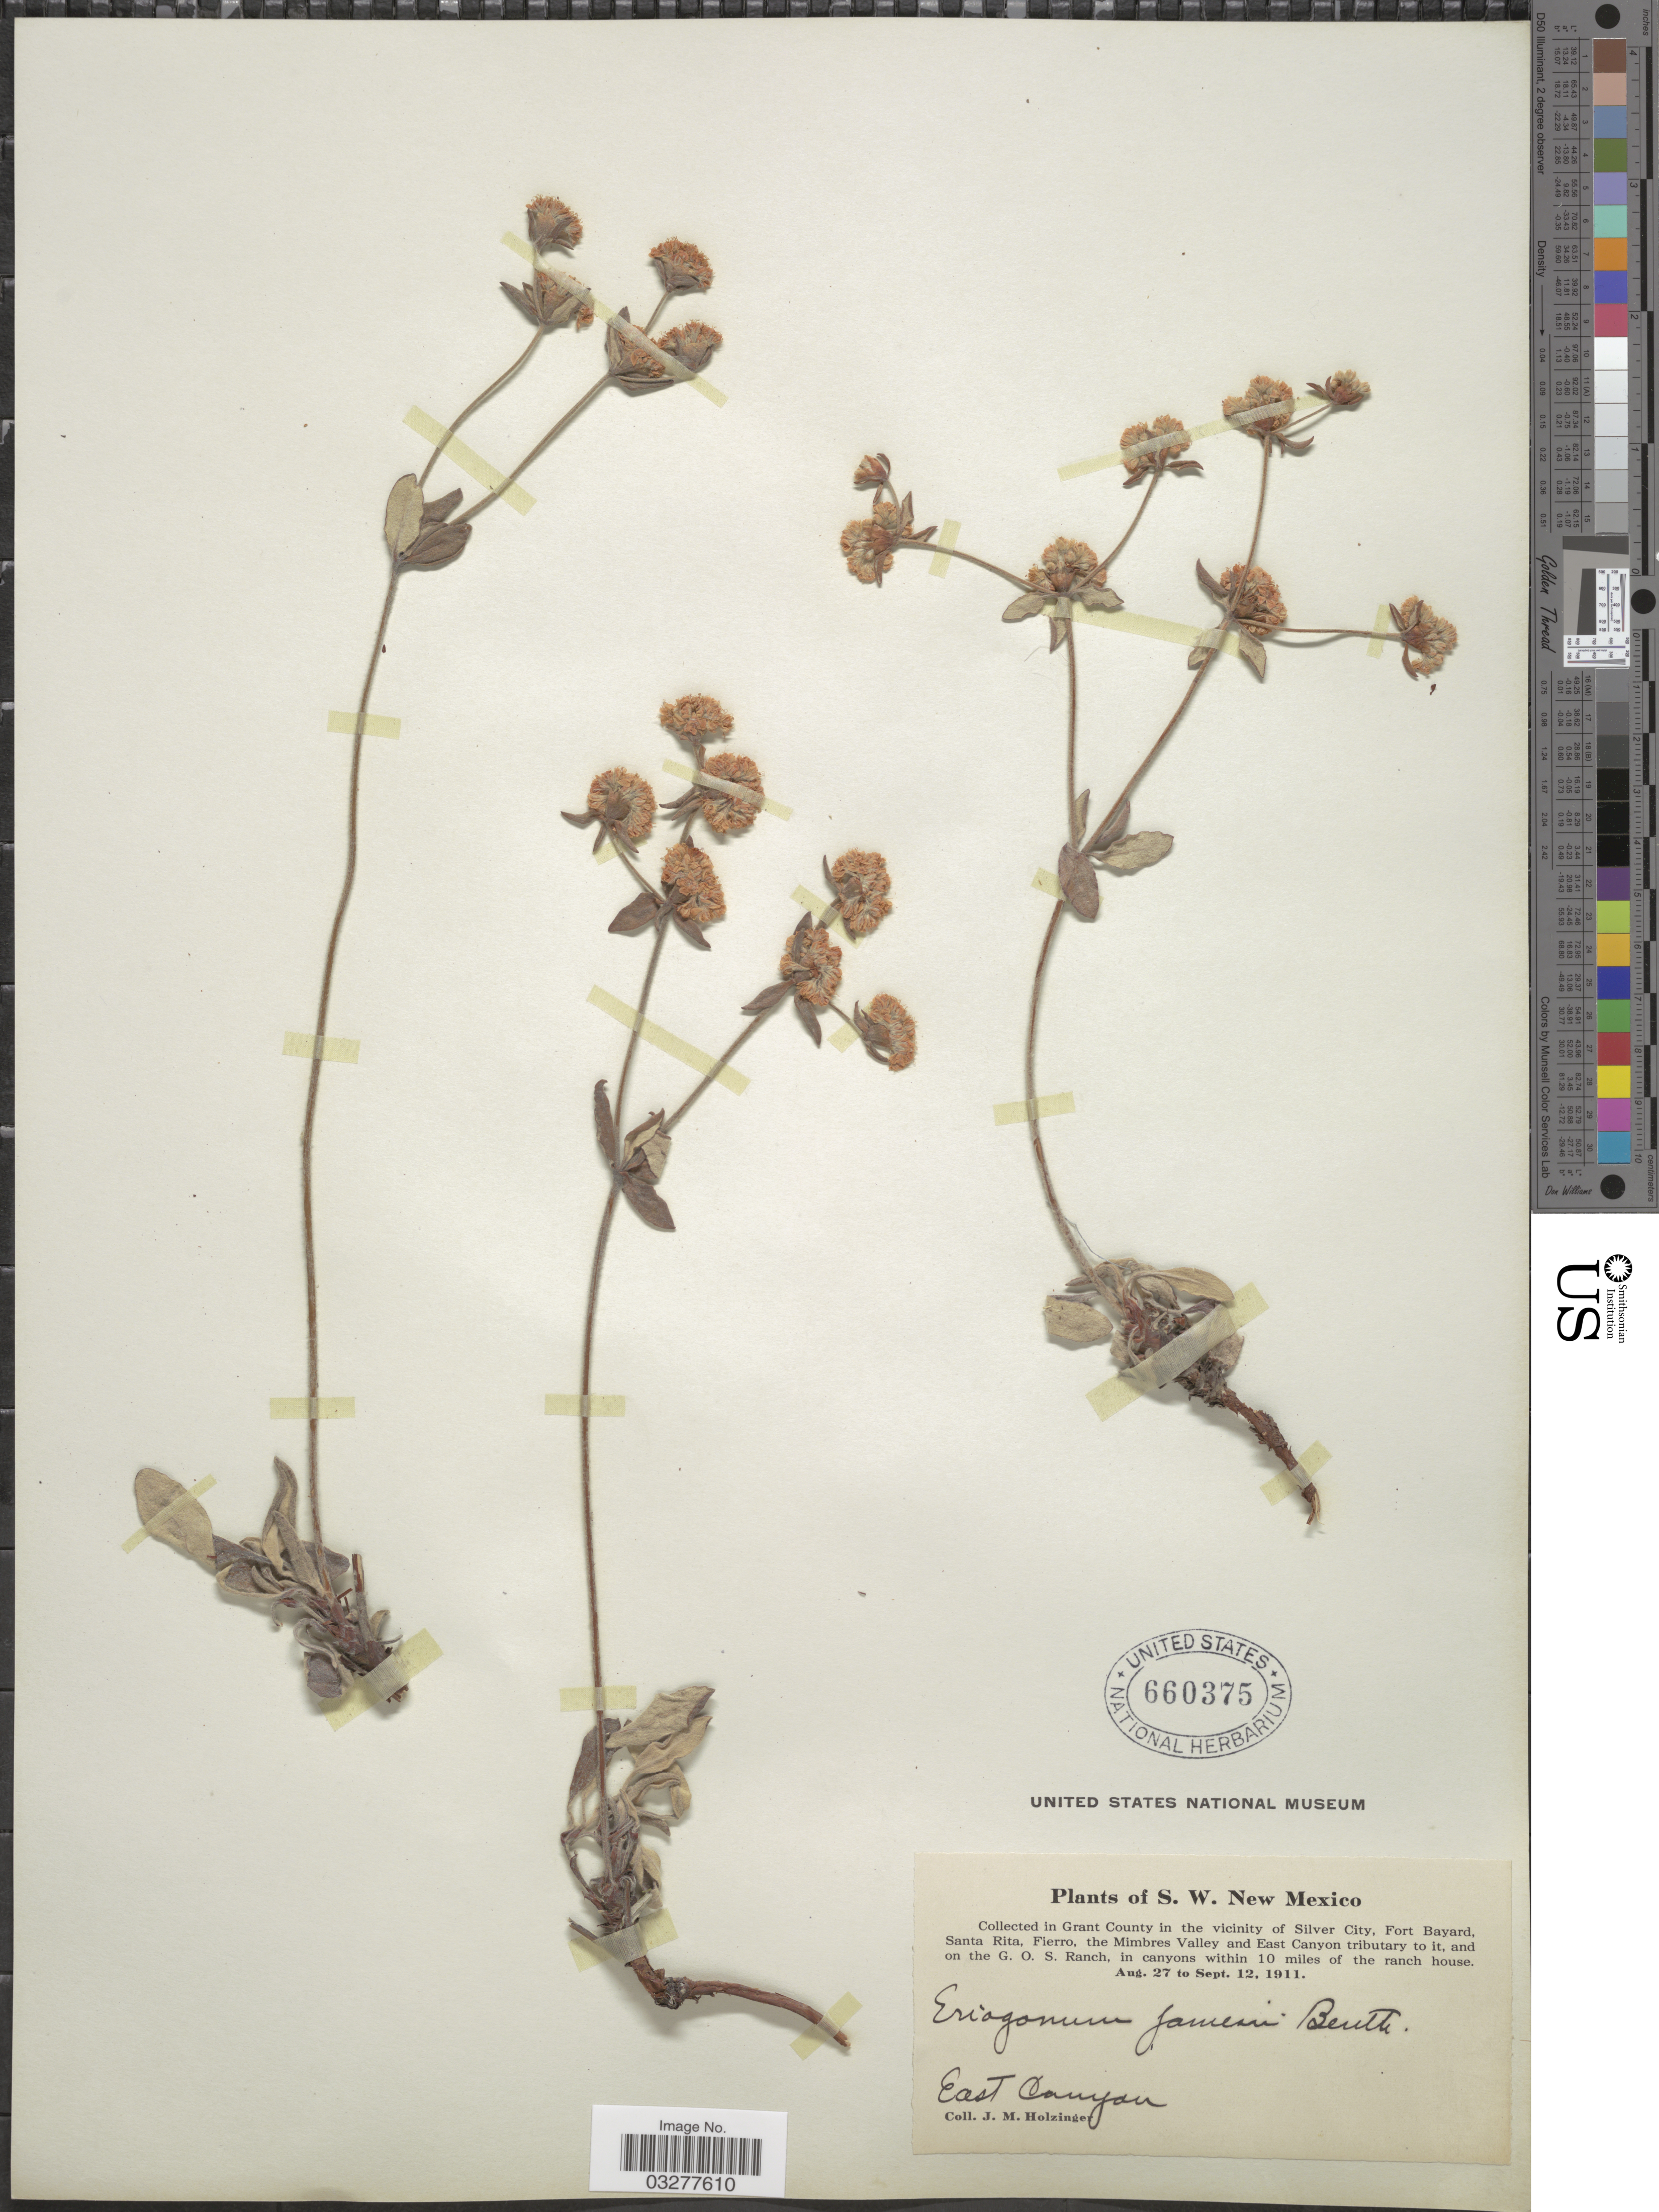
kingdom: Plantae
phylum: Tracheophyta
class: Magnoliopsida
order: Caryophyllales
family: Polygonaceae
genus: Eriogonum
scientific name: Eriogonum jamesii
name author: Benth.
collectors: J. M. Holzinger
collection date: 1911-08-27/1911-09-12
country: United States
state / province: New Mexico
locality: S.W. New Mexico, Grant County in the vicinity of Silver City, Fort Bayard, Santa Rita, Fierro, the Mimbres Valley and East Canyon tributary to it, and on the G. O. S. Ranch, in canyons within 10 miles of the ranch house. East Canyon.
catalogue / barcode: US 660375